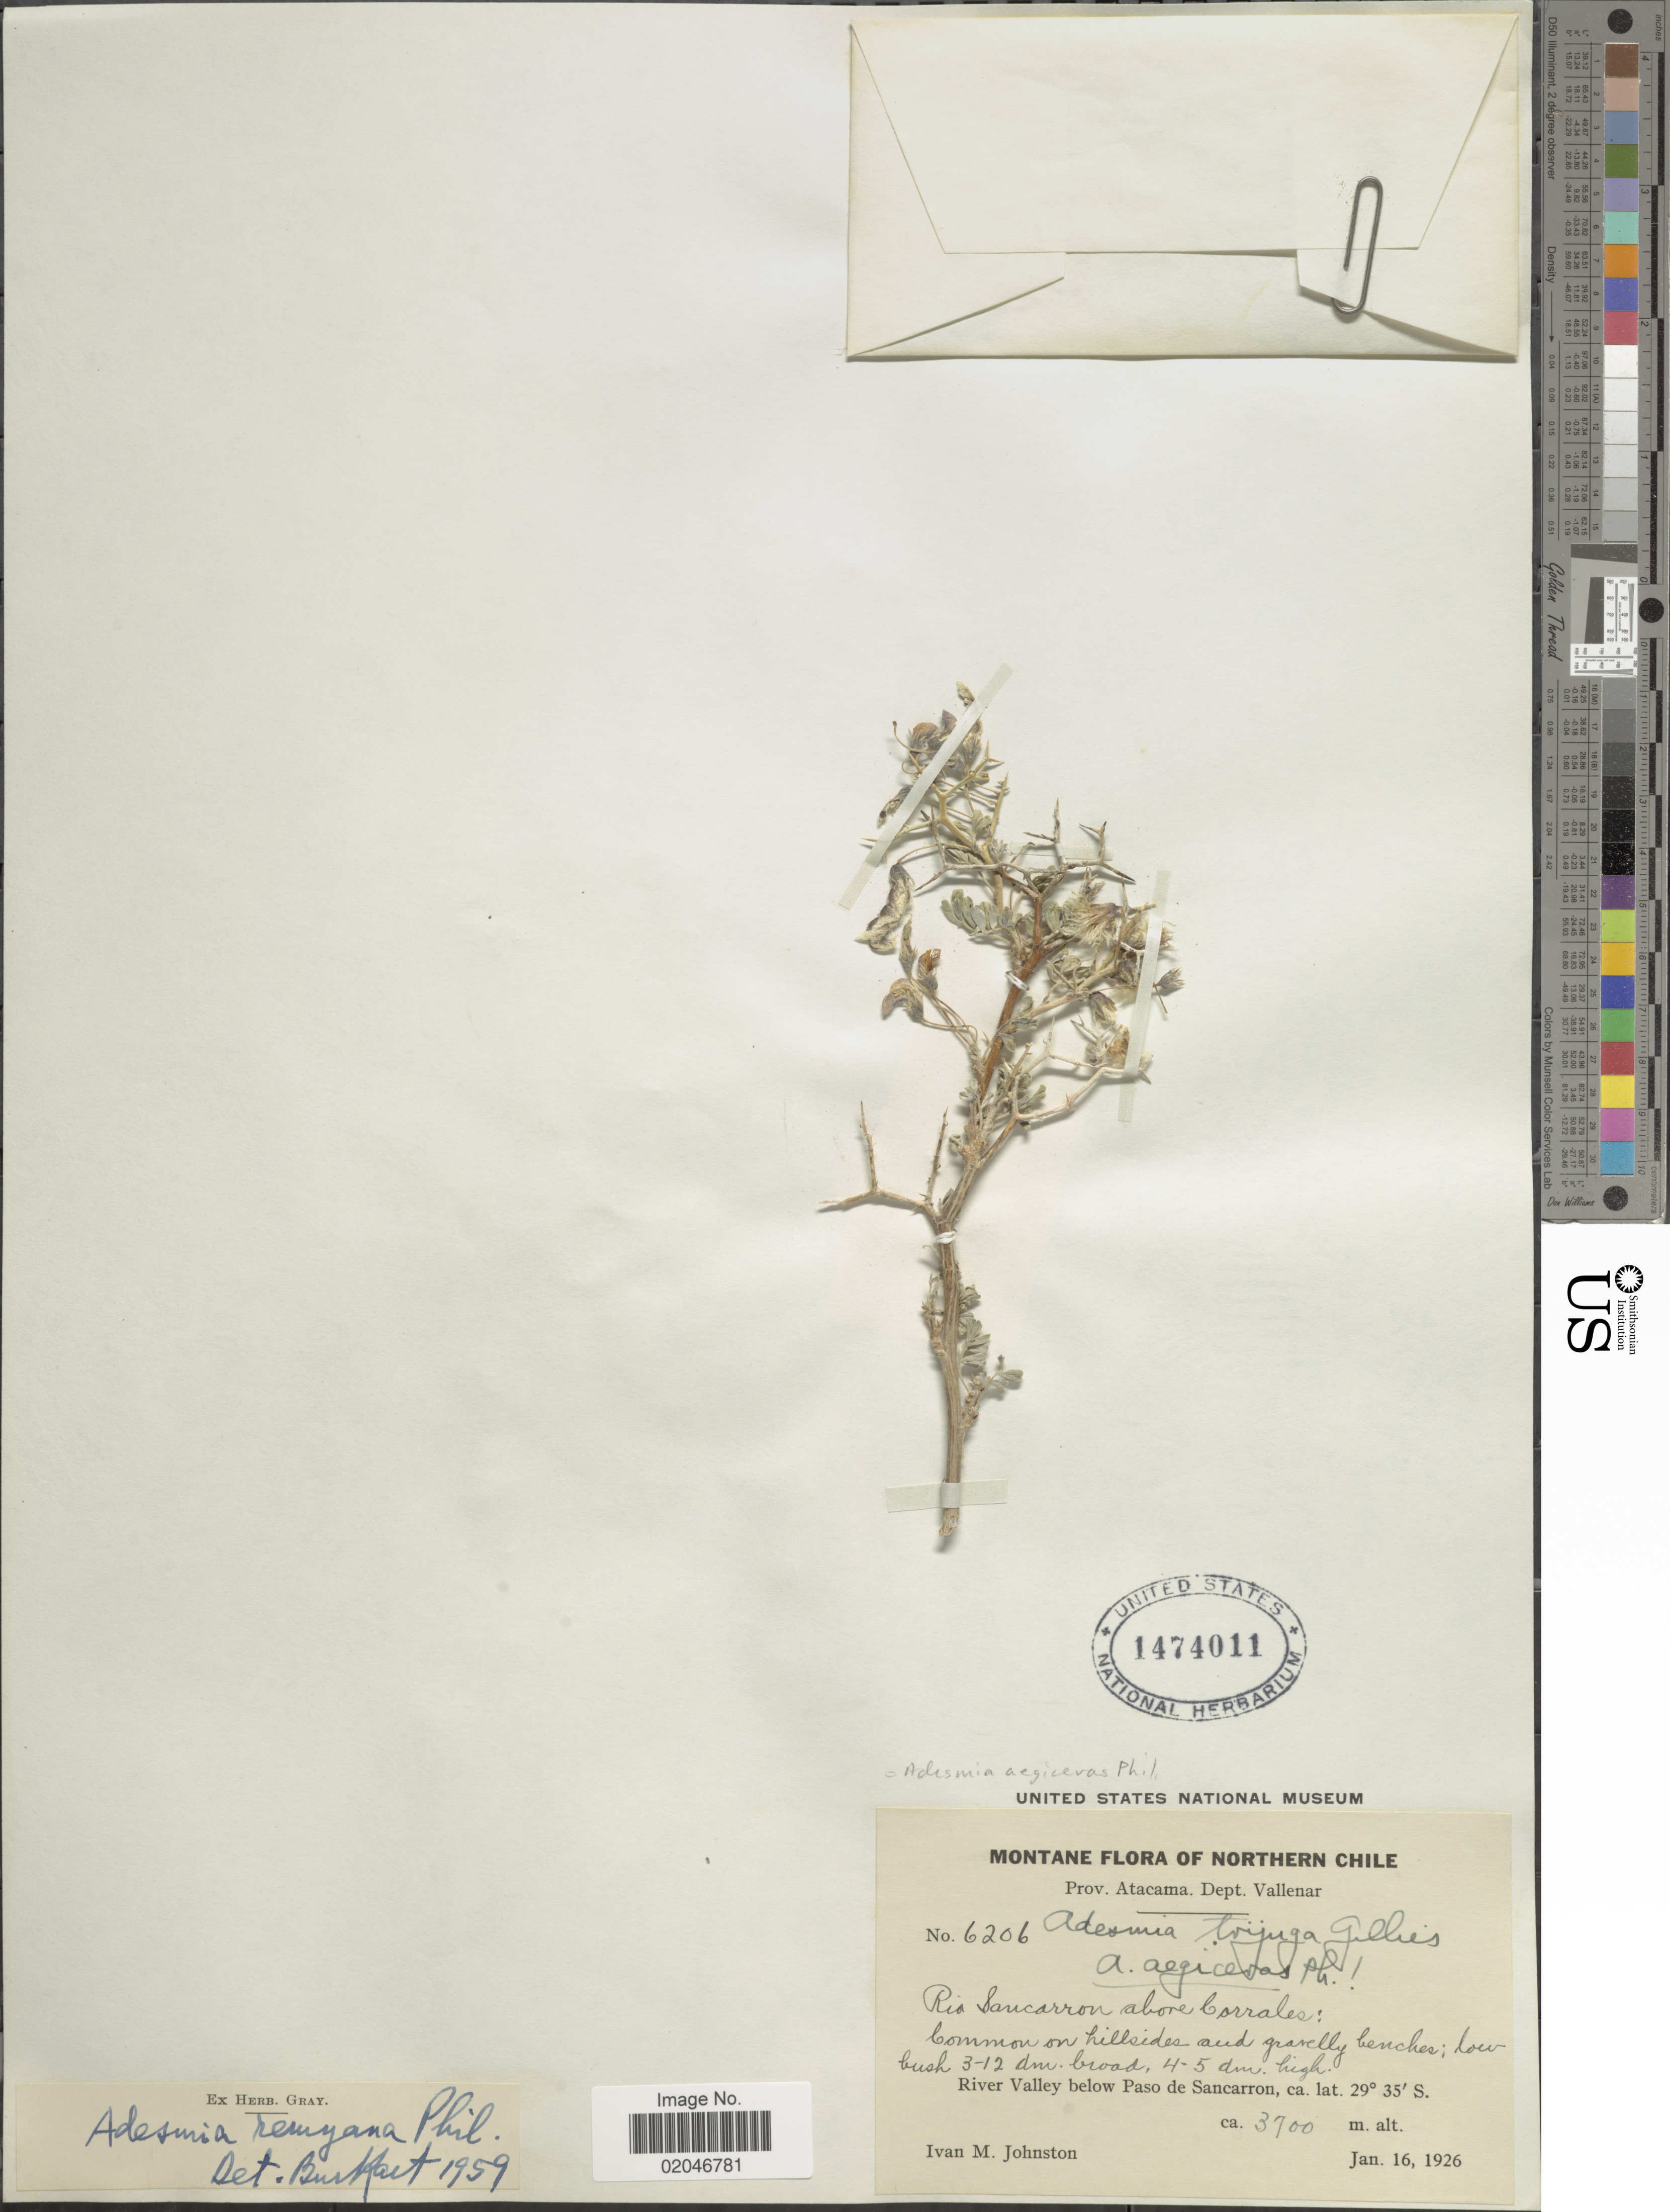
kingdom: Plantae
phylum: Tracheophyta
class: Magnoliopsida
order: Fabales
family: Fabaceae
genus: Adesmia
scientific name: Adesmia aegiceras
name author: Phil.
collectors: I.M. Johnston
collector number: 6206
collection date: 1926-01-16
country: Chile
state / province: Atacama (III)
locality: Dept. Vallenar, Rio Saucarron aboe Corrales, River valley below Paso de Sancarron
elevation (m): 3700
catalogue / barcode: US 1474011